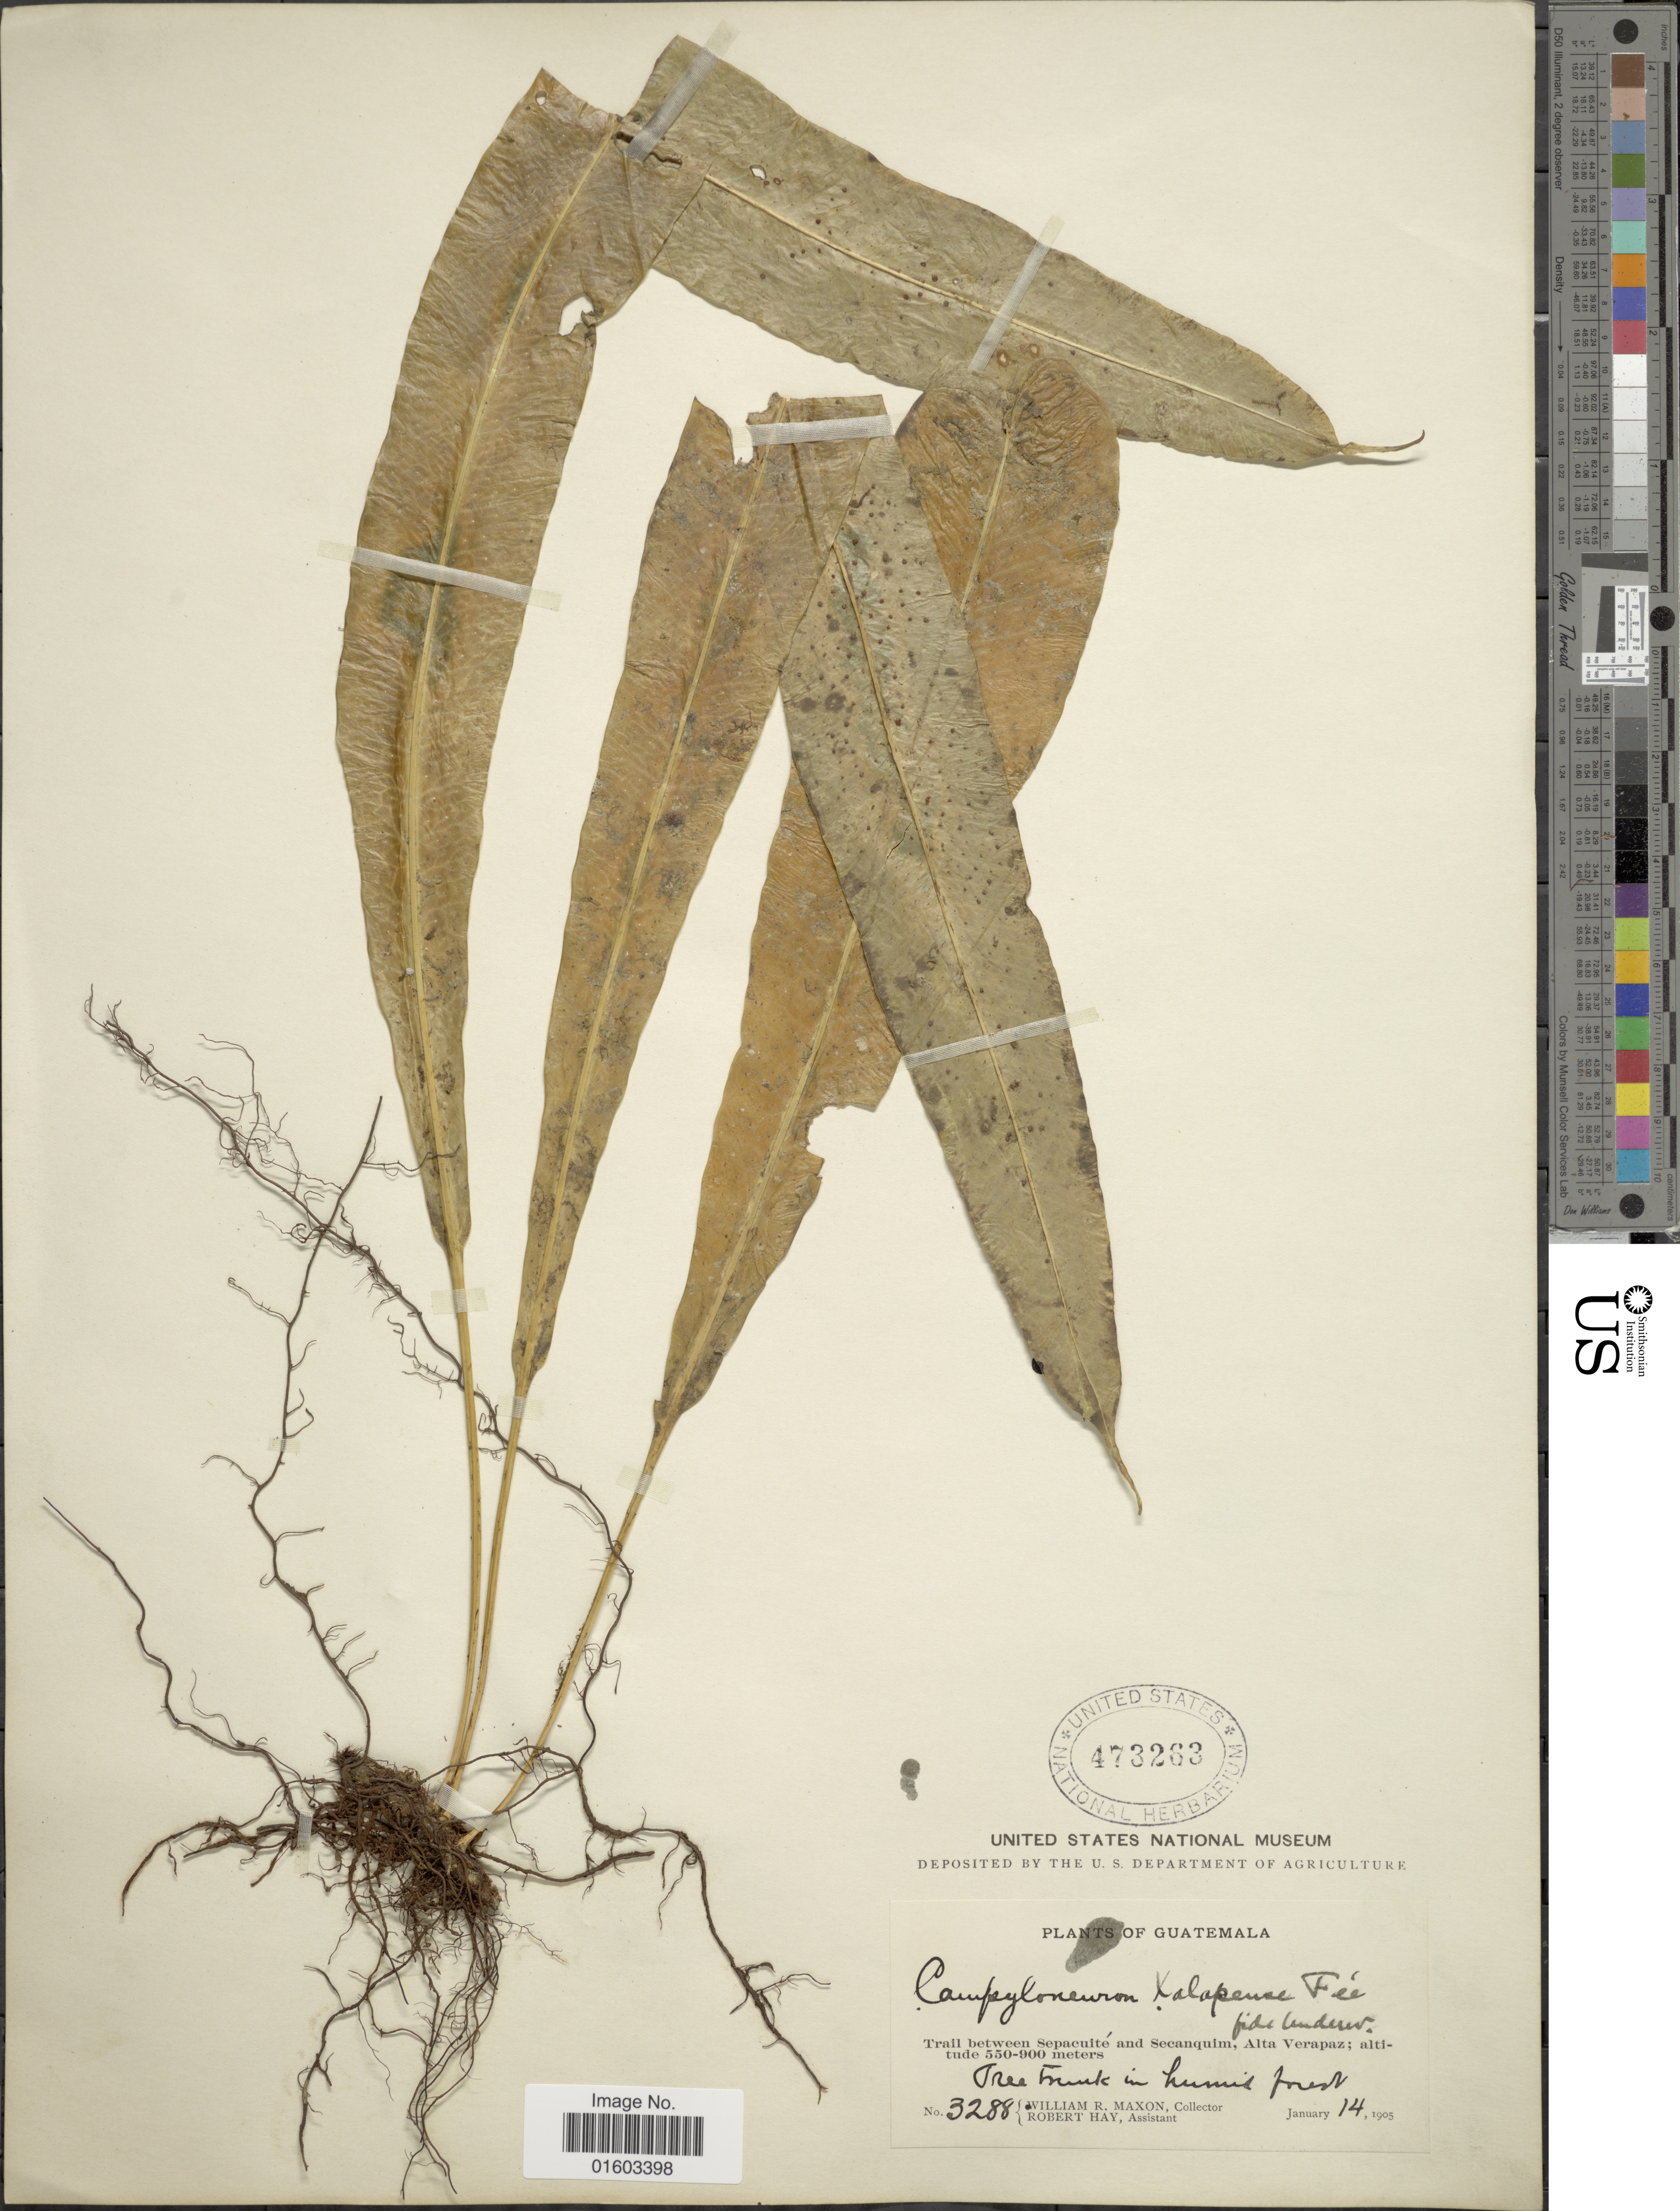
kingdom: Plantae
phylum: Tracheophyta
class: Polypodiopsida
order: Polypodiales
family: Polypodiaceae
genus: Campyloneurum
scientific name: Campyloneurum xalapense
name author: Fée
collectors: W. R. Maxon & R. H. Hay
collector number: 3288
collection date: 1905-01-14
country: Guatemala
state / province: Alta Verapaz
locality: Trail between Sepacuite and Secanquim, Alta Verapaz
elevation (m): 550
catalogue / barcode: US 473263